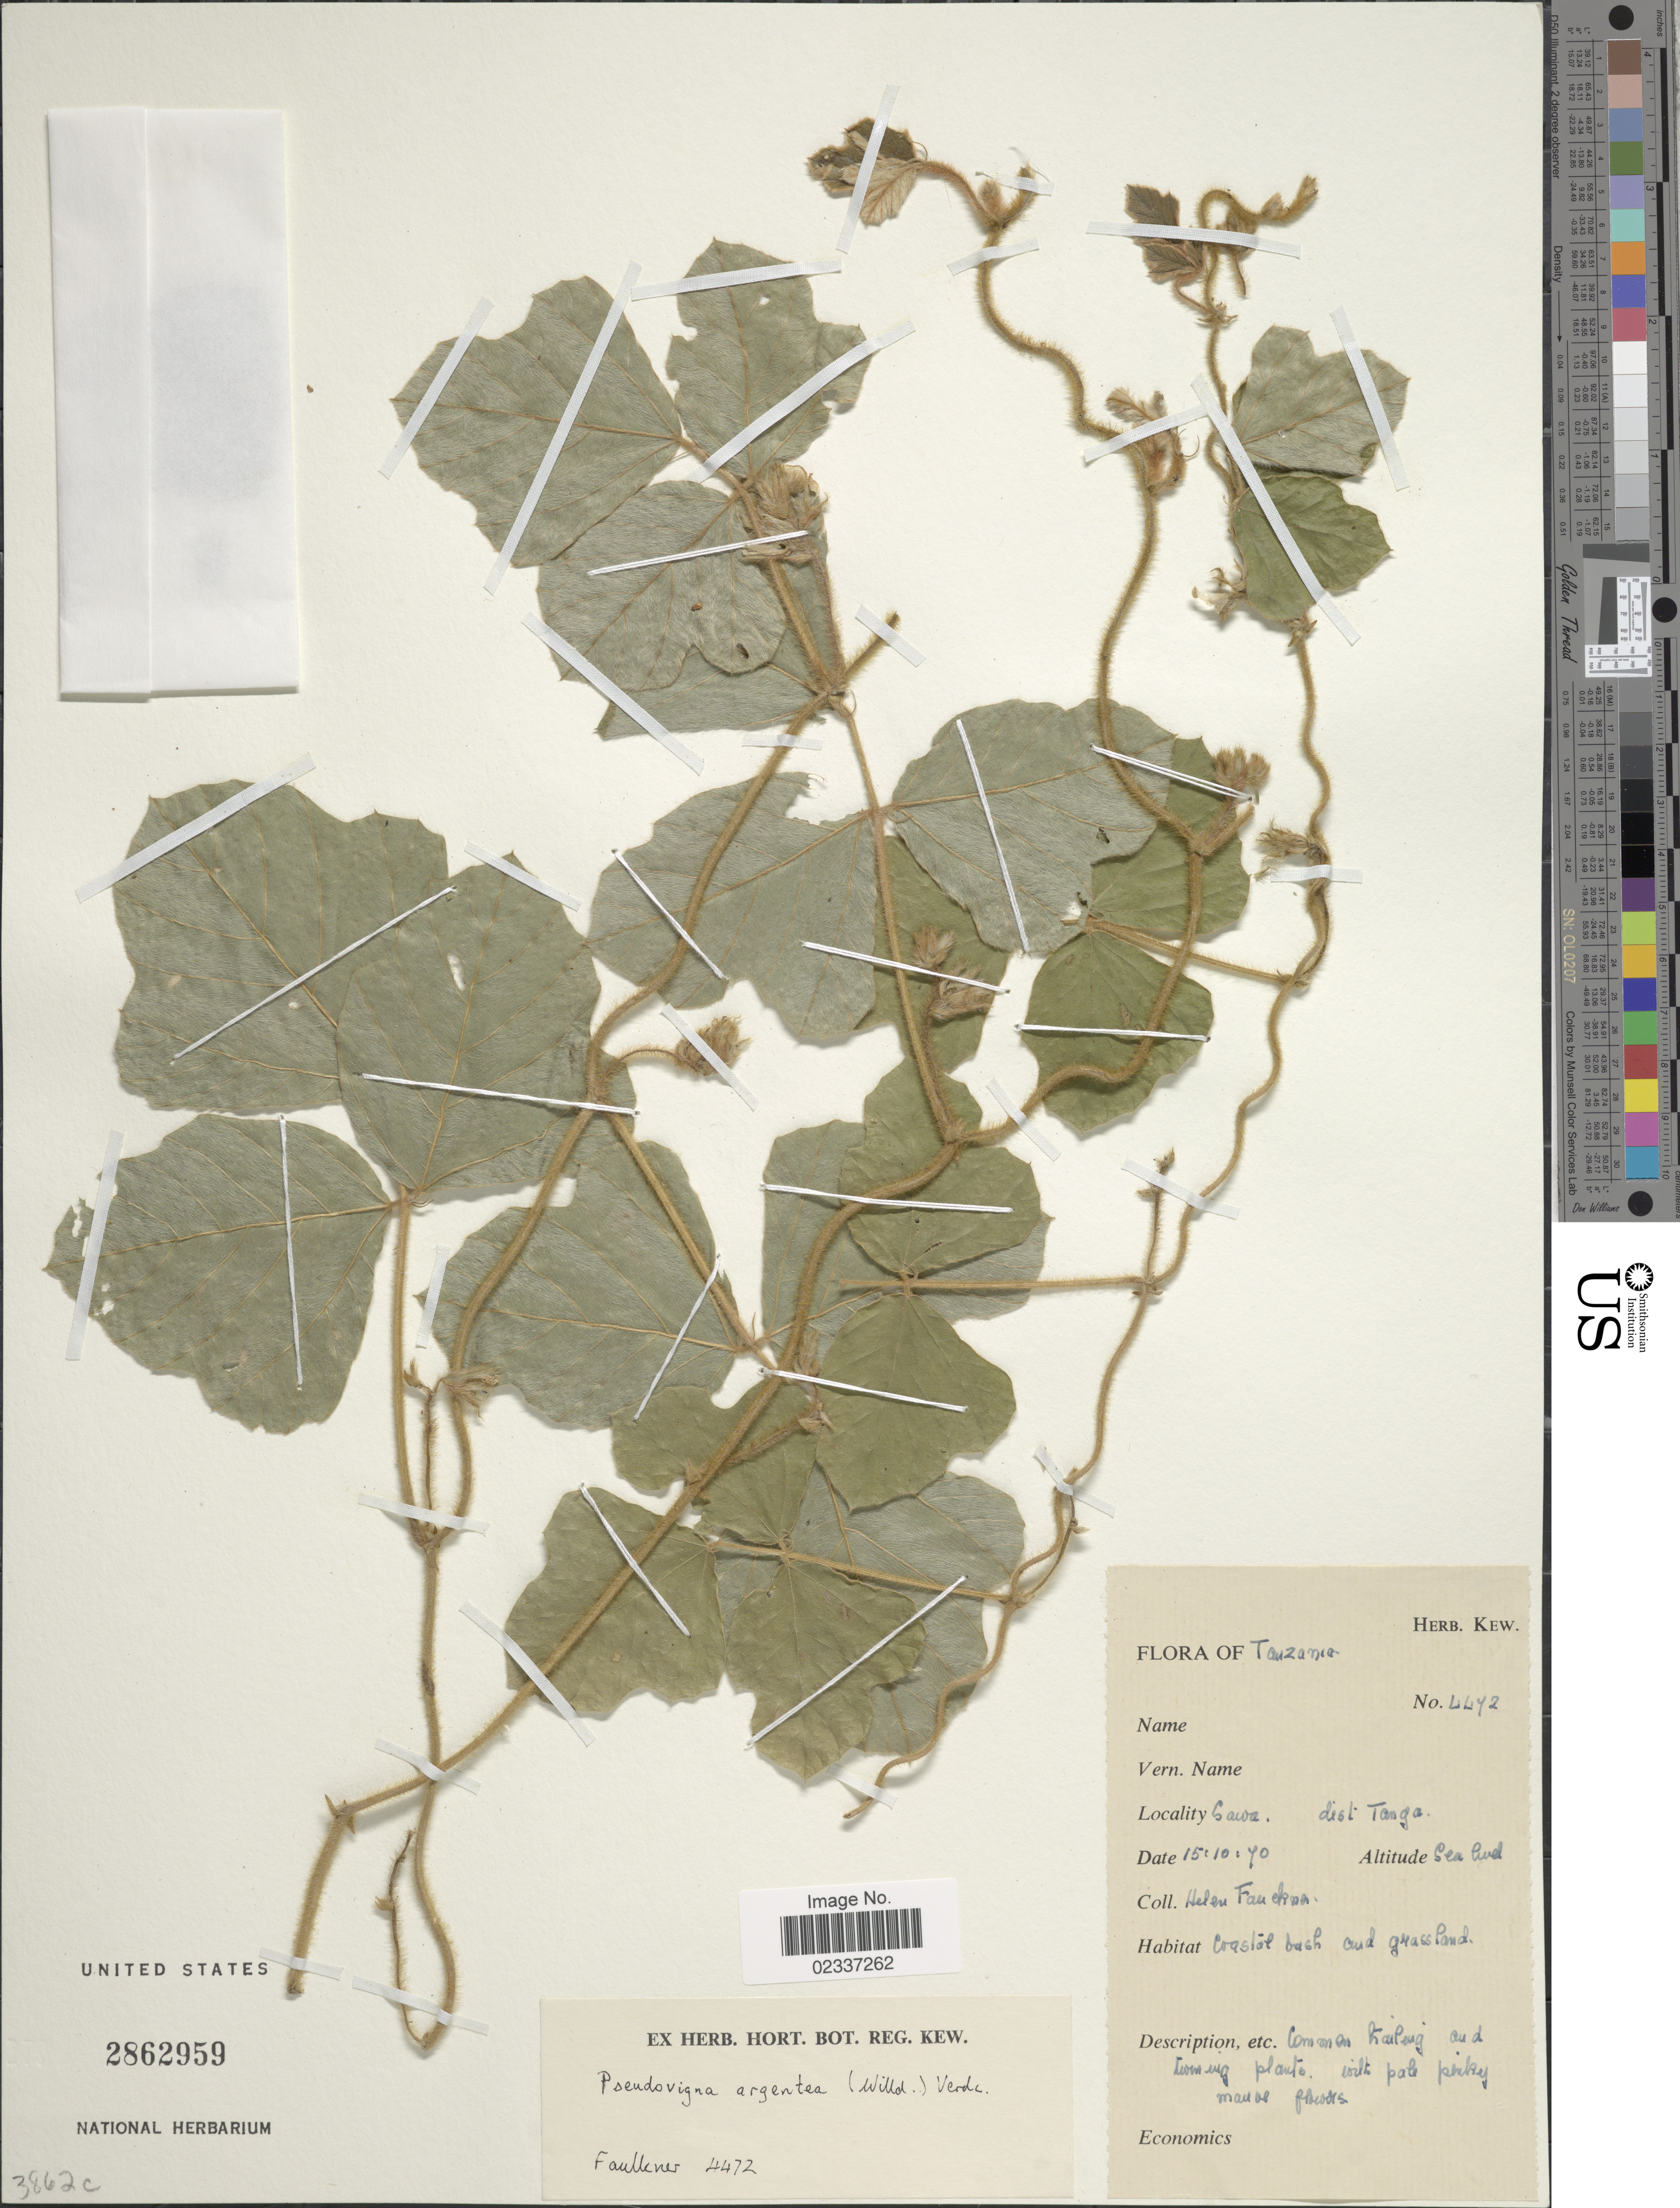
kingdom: Plantae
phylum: Tracheophyta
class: Magnoliopsida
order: Fabales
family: Fabaceae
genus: Pseudovigna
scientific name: Pseudovigna argentea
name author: (Willd.) Verdc.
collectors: H. Faulkner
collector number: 2242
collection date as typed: Transcribed d/m/y: 15/10/40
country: Tanzania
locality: Sawa, dist. Tanga.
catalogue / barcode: US 2862959